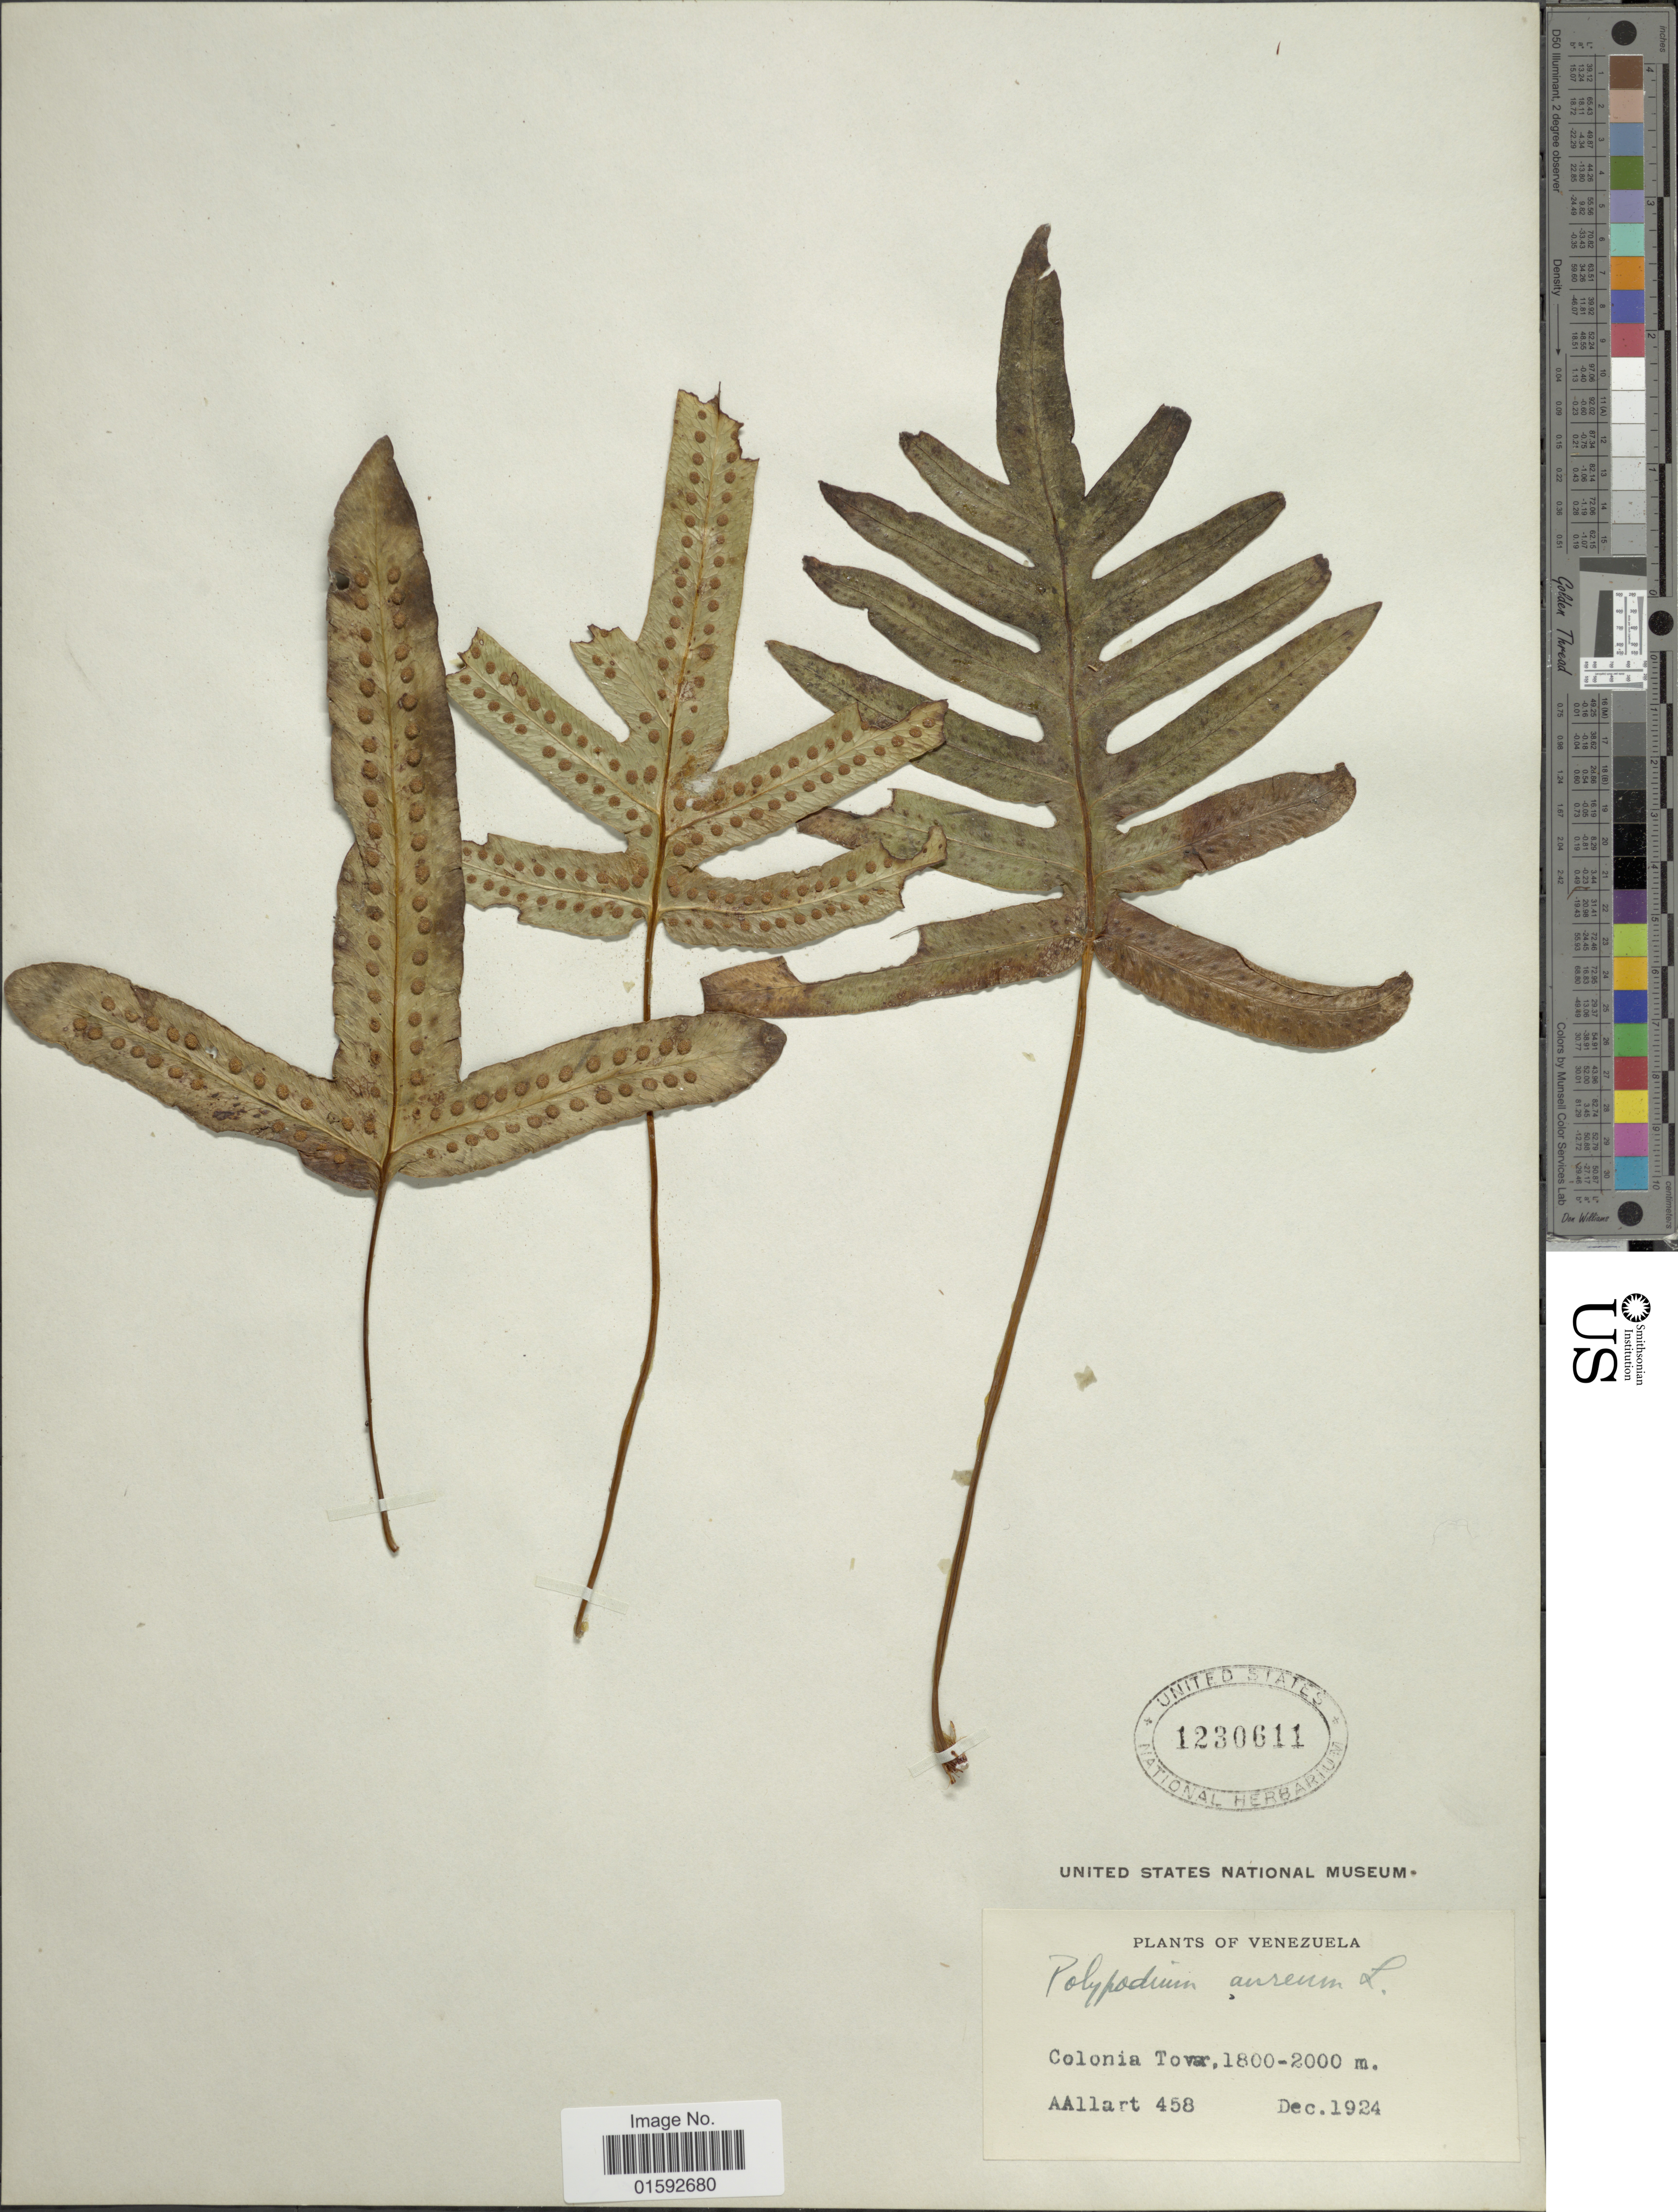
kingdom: Plantae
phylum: Tracheophyta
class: Polypodiopsida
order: Polypodiales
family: Polypodiaceae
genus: Phlebodium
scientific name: Phlebodium pseudoaureum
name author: (Cav.) Lellinger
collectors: A. Allart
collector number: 458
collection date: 1924-12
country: Venezuela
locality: Colonia Tovar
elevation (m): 1800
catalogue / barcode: US 1230611